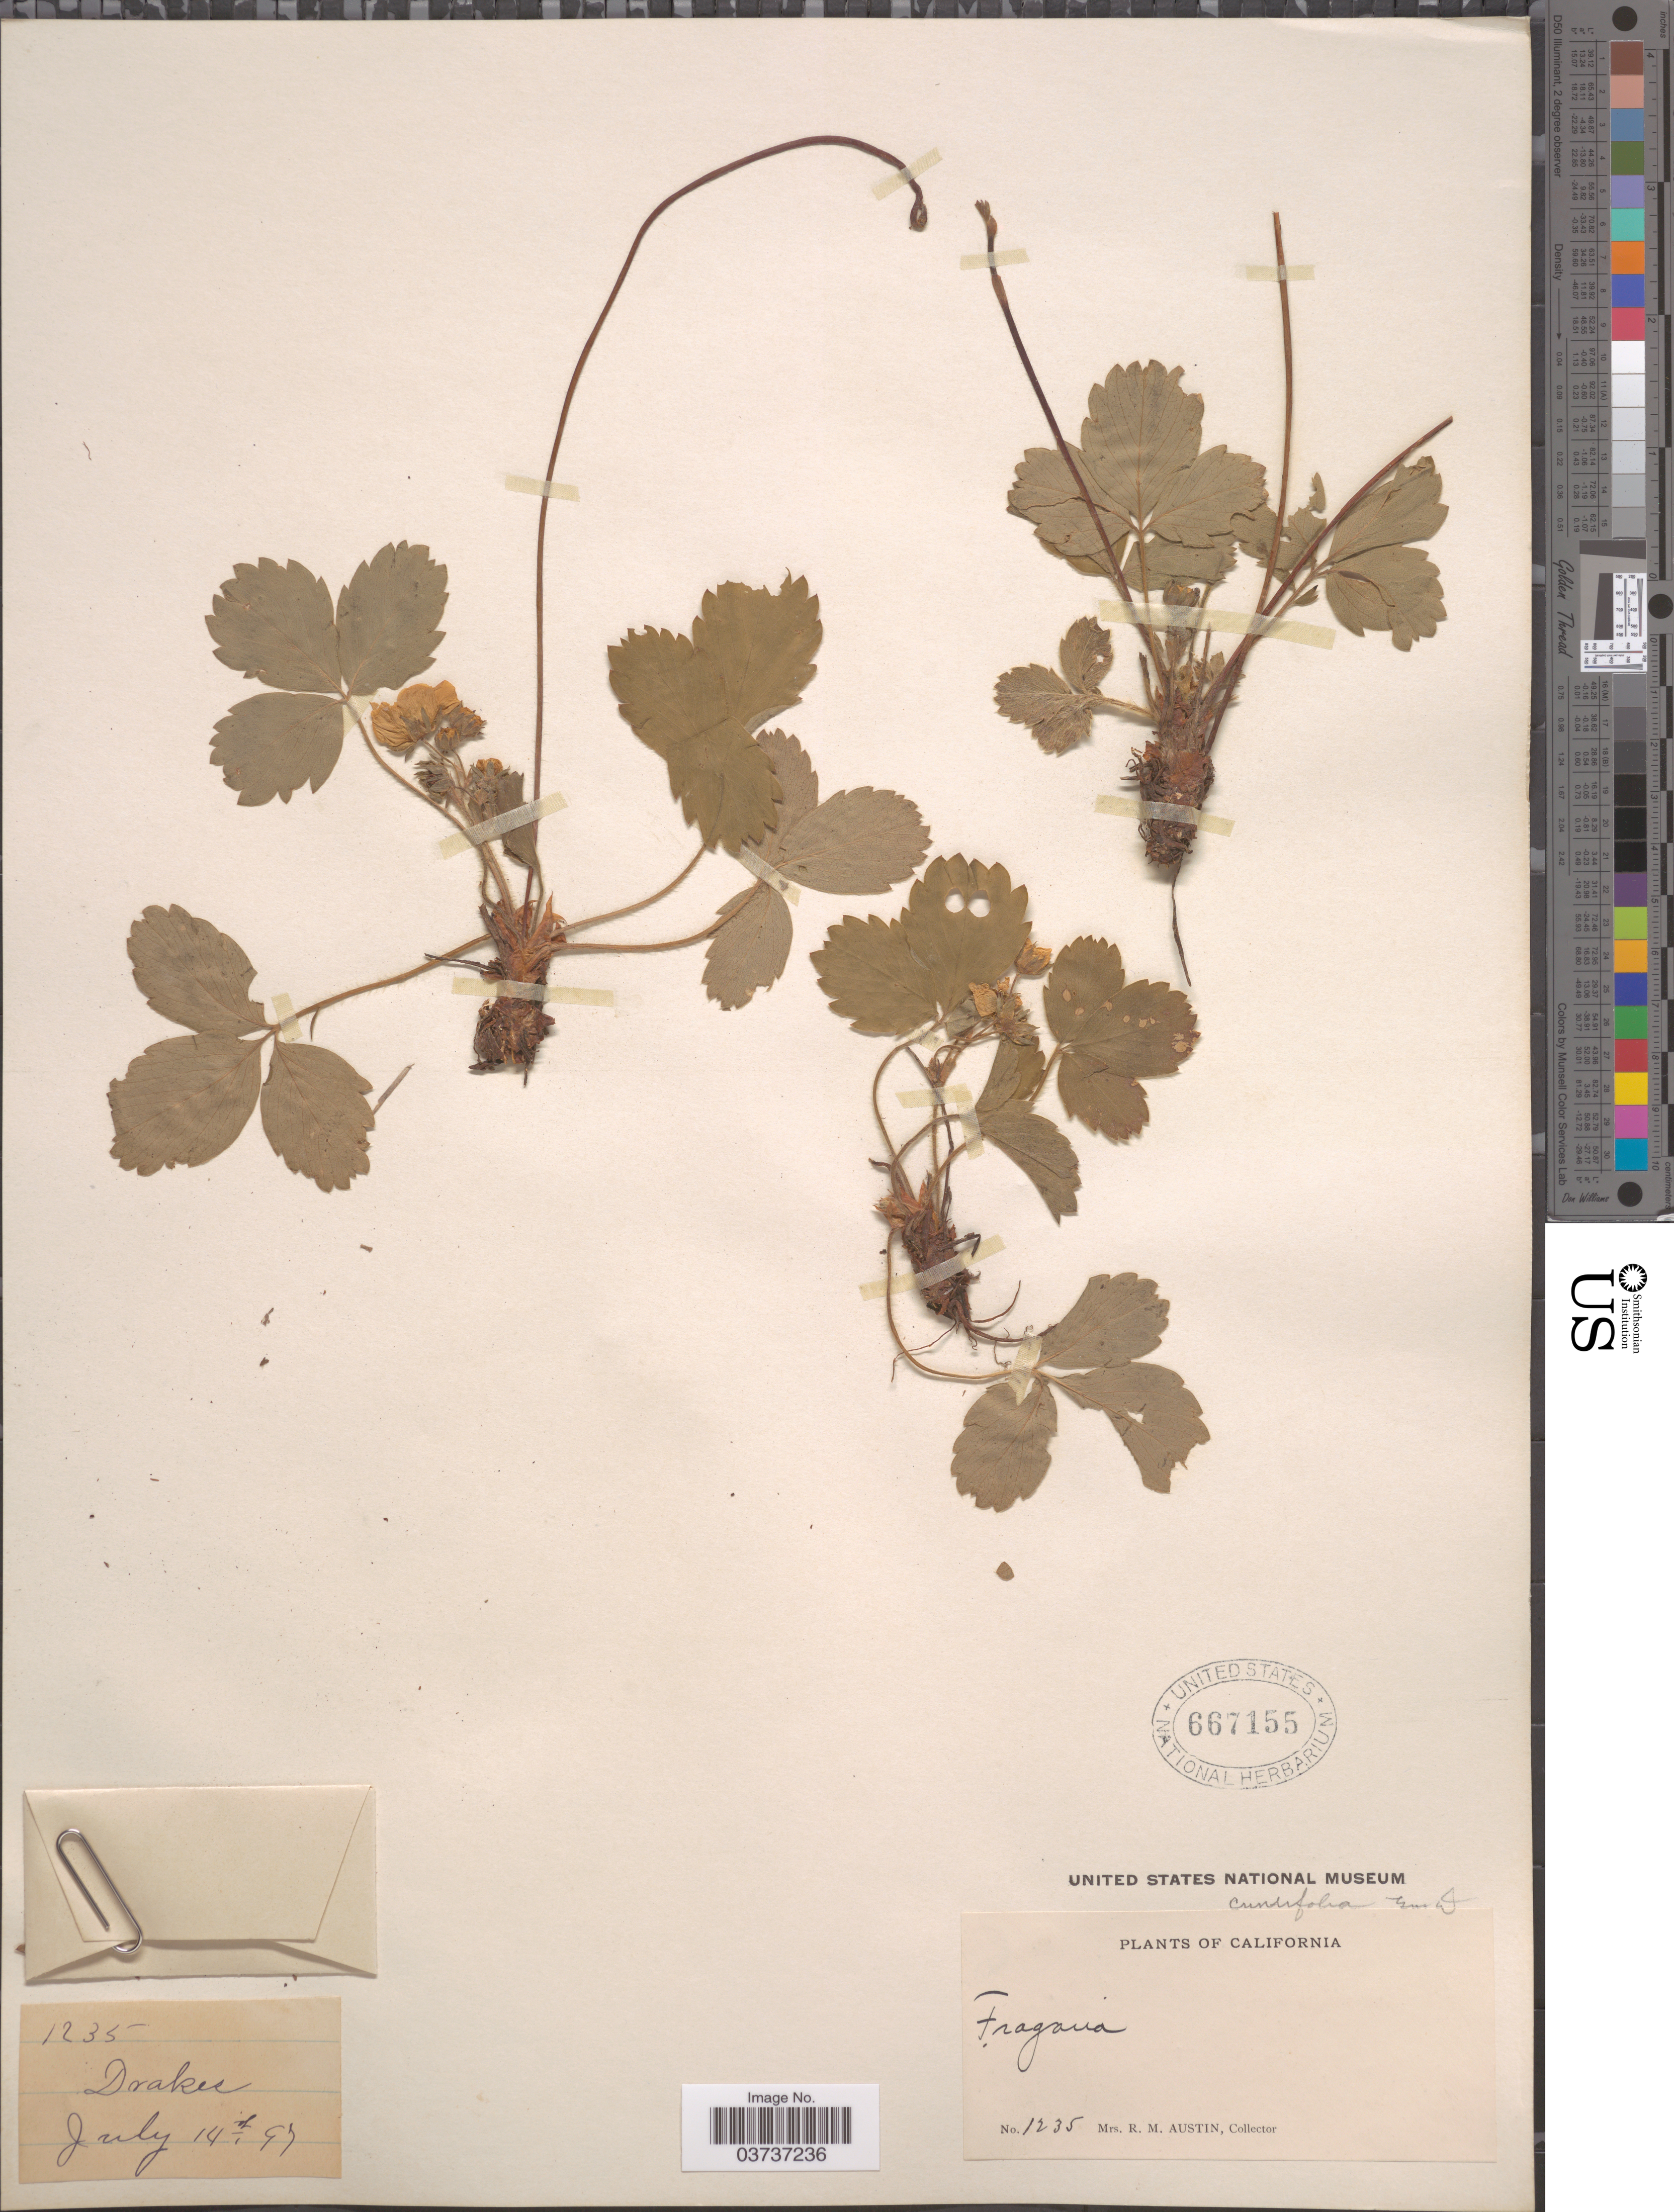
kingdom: Plantae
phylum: Tracheophyta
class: Magnoliopsida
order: Rosales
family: Rosaceae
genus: Fragaria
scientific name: Fragaria cuneifolia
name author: Nutt. ex Howell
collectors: R. Austin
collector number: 1235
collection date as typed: Transcribed d/m/y: 14/7/97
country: United States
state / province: California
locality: Drakes.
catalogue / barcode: US 667155